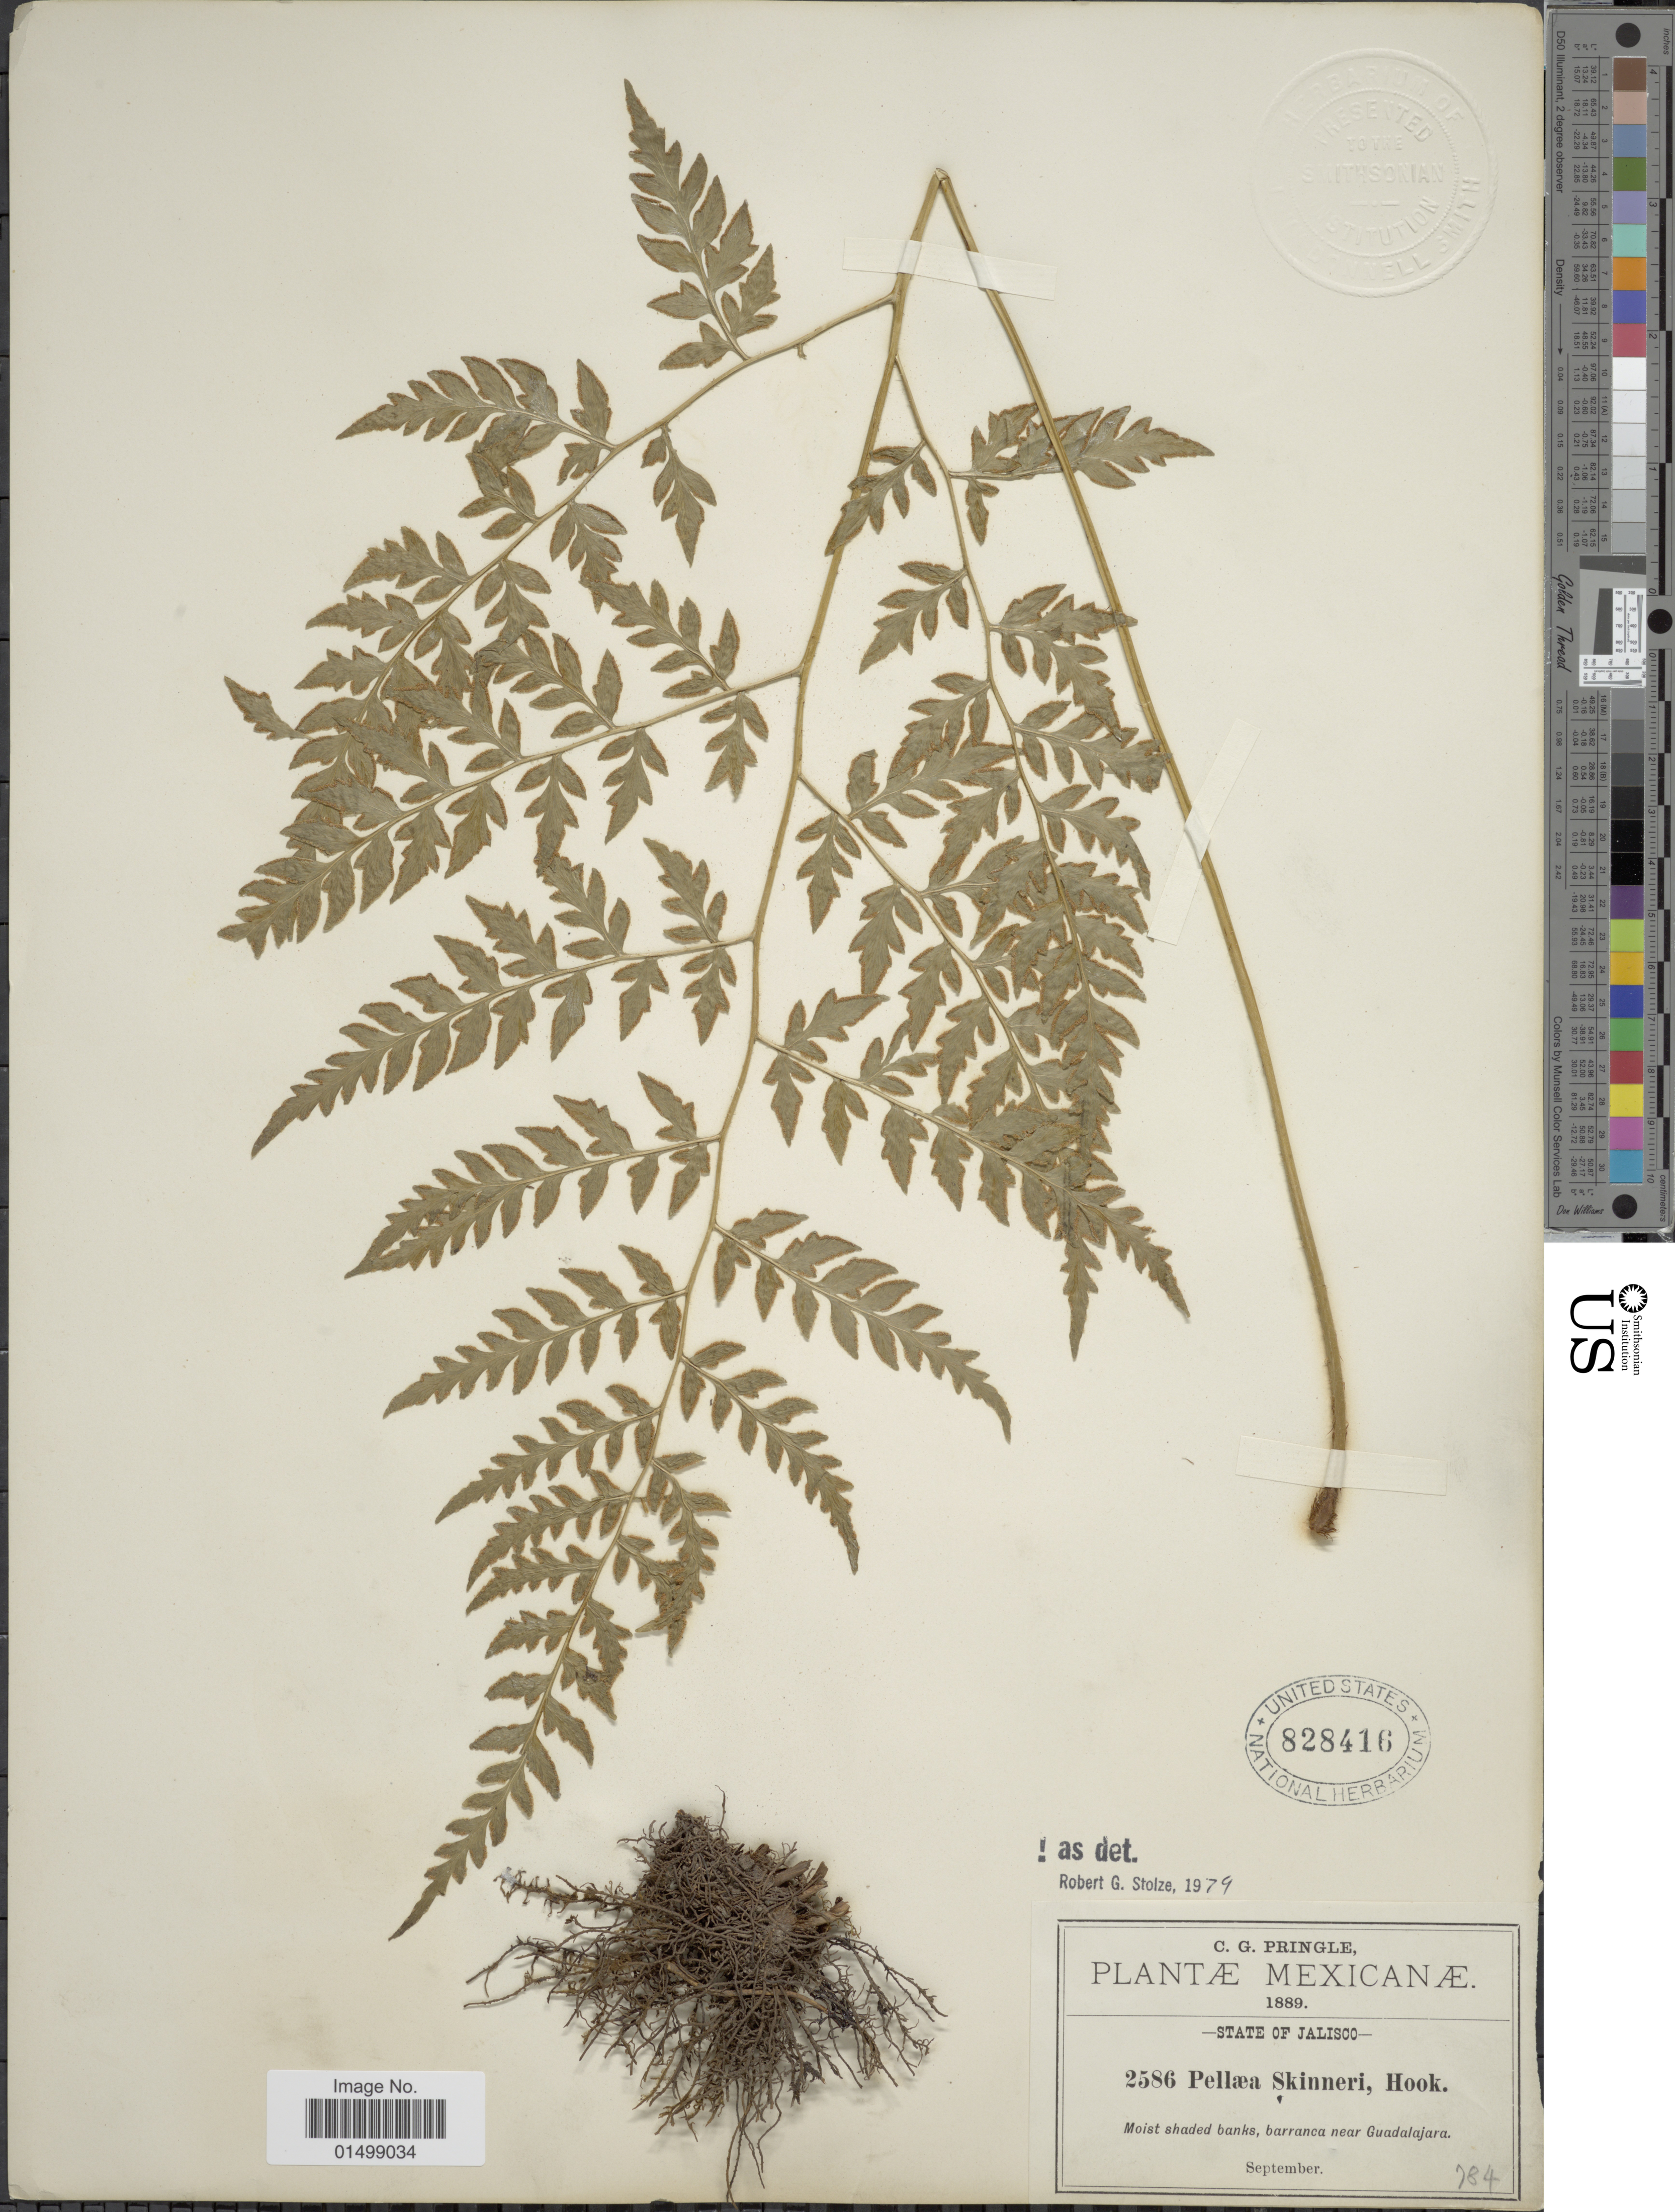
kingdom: Plantae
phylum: Tracheophyta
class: Polypodiopsida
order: Polypodiales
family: Pteridaceae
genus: Cheilanthes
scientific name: Cheilanthes skinneri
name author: (Hook.) T. Moore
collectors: C. G. Pringle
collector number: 784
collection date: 1889-09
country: Mexico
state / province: Jalisco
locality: Moist shaded banks, barranca near Guadalajara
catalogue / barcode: US 828416